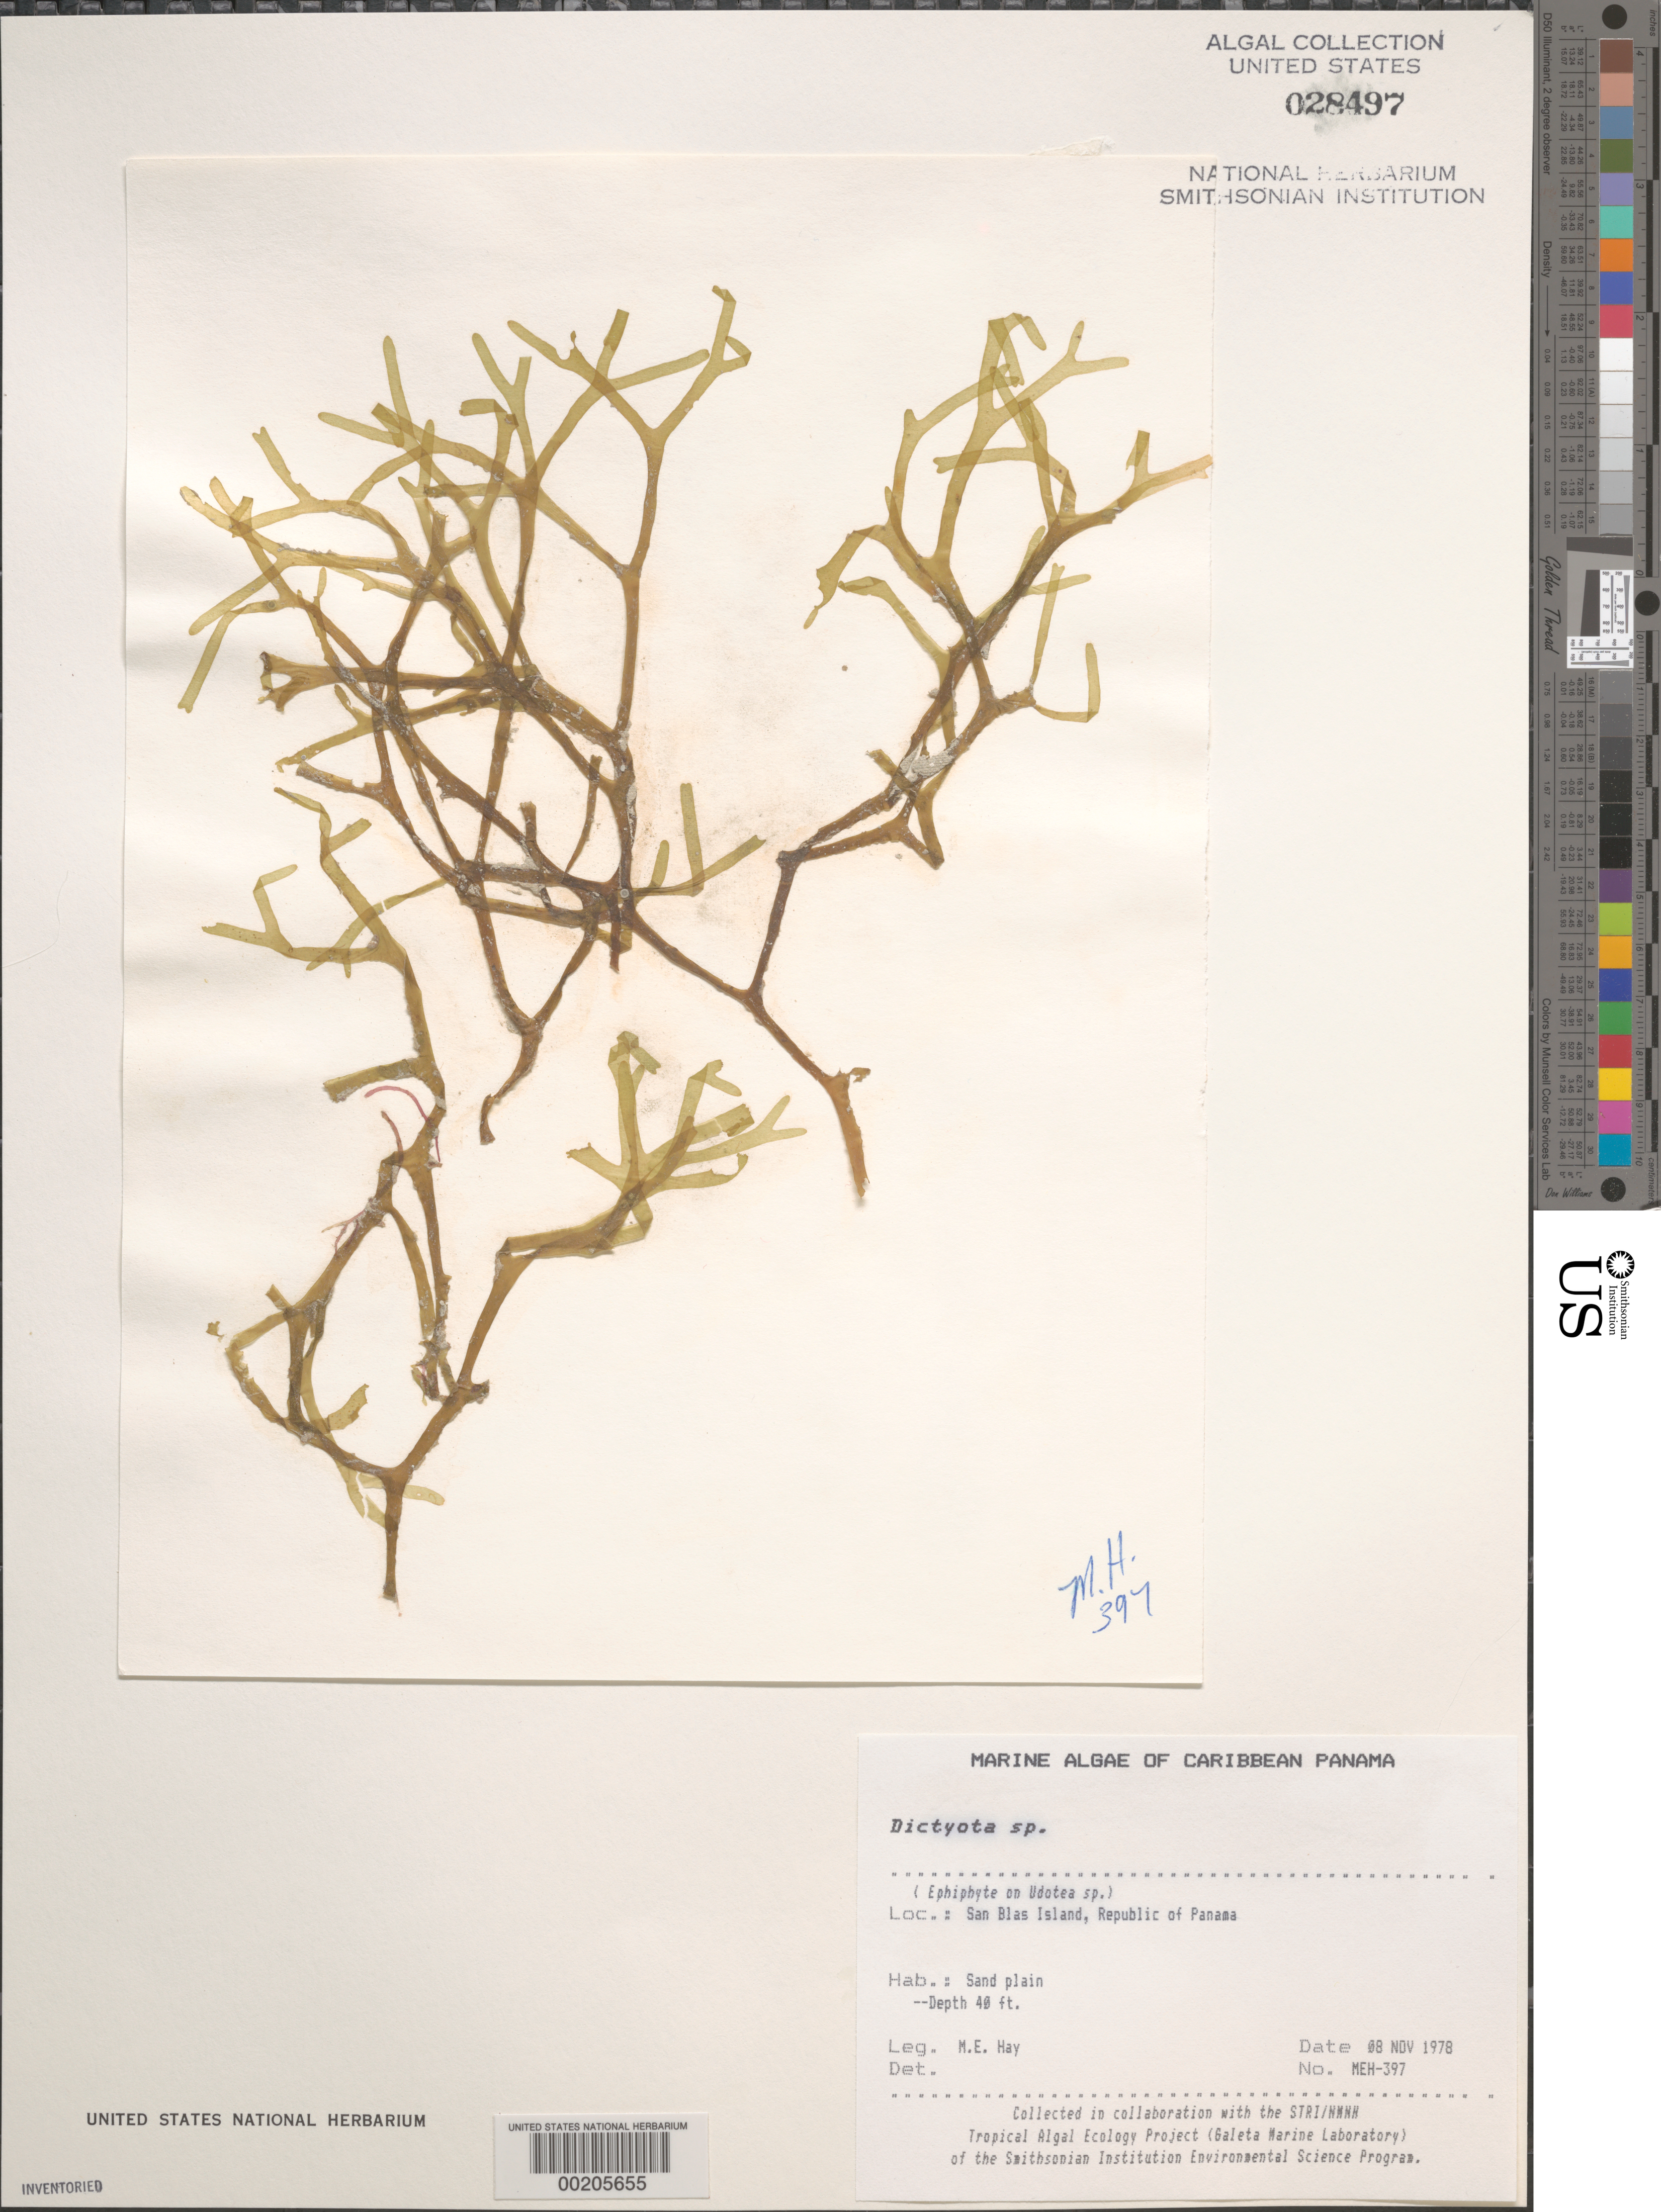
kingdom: Chromista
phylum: Ochrophyta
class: Phaeophyceae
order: Dictyotales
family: Dictyotaceae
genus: Dictyota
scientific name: Dictyota sp.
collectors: M. E. Hay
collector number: MEH-397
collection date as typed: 08 Nov 1978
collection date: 1978-11-08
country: Panama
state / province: Kuna Yala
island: San Blas Island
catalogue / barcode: US 28497